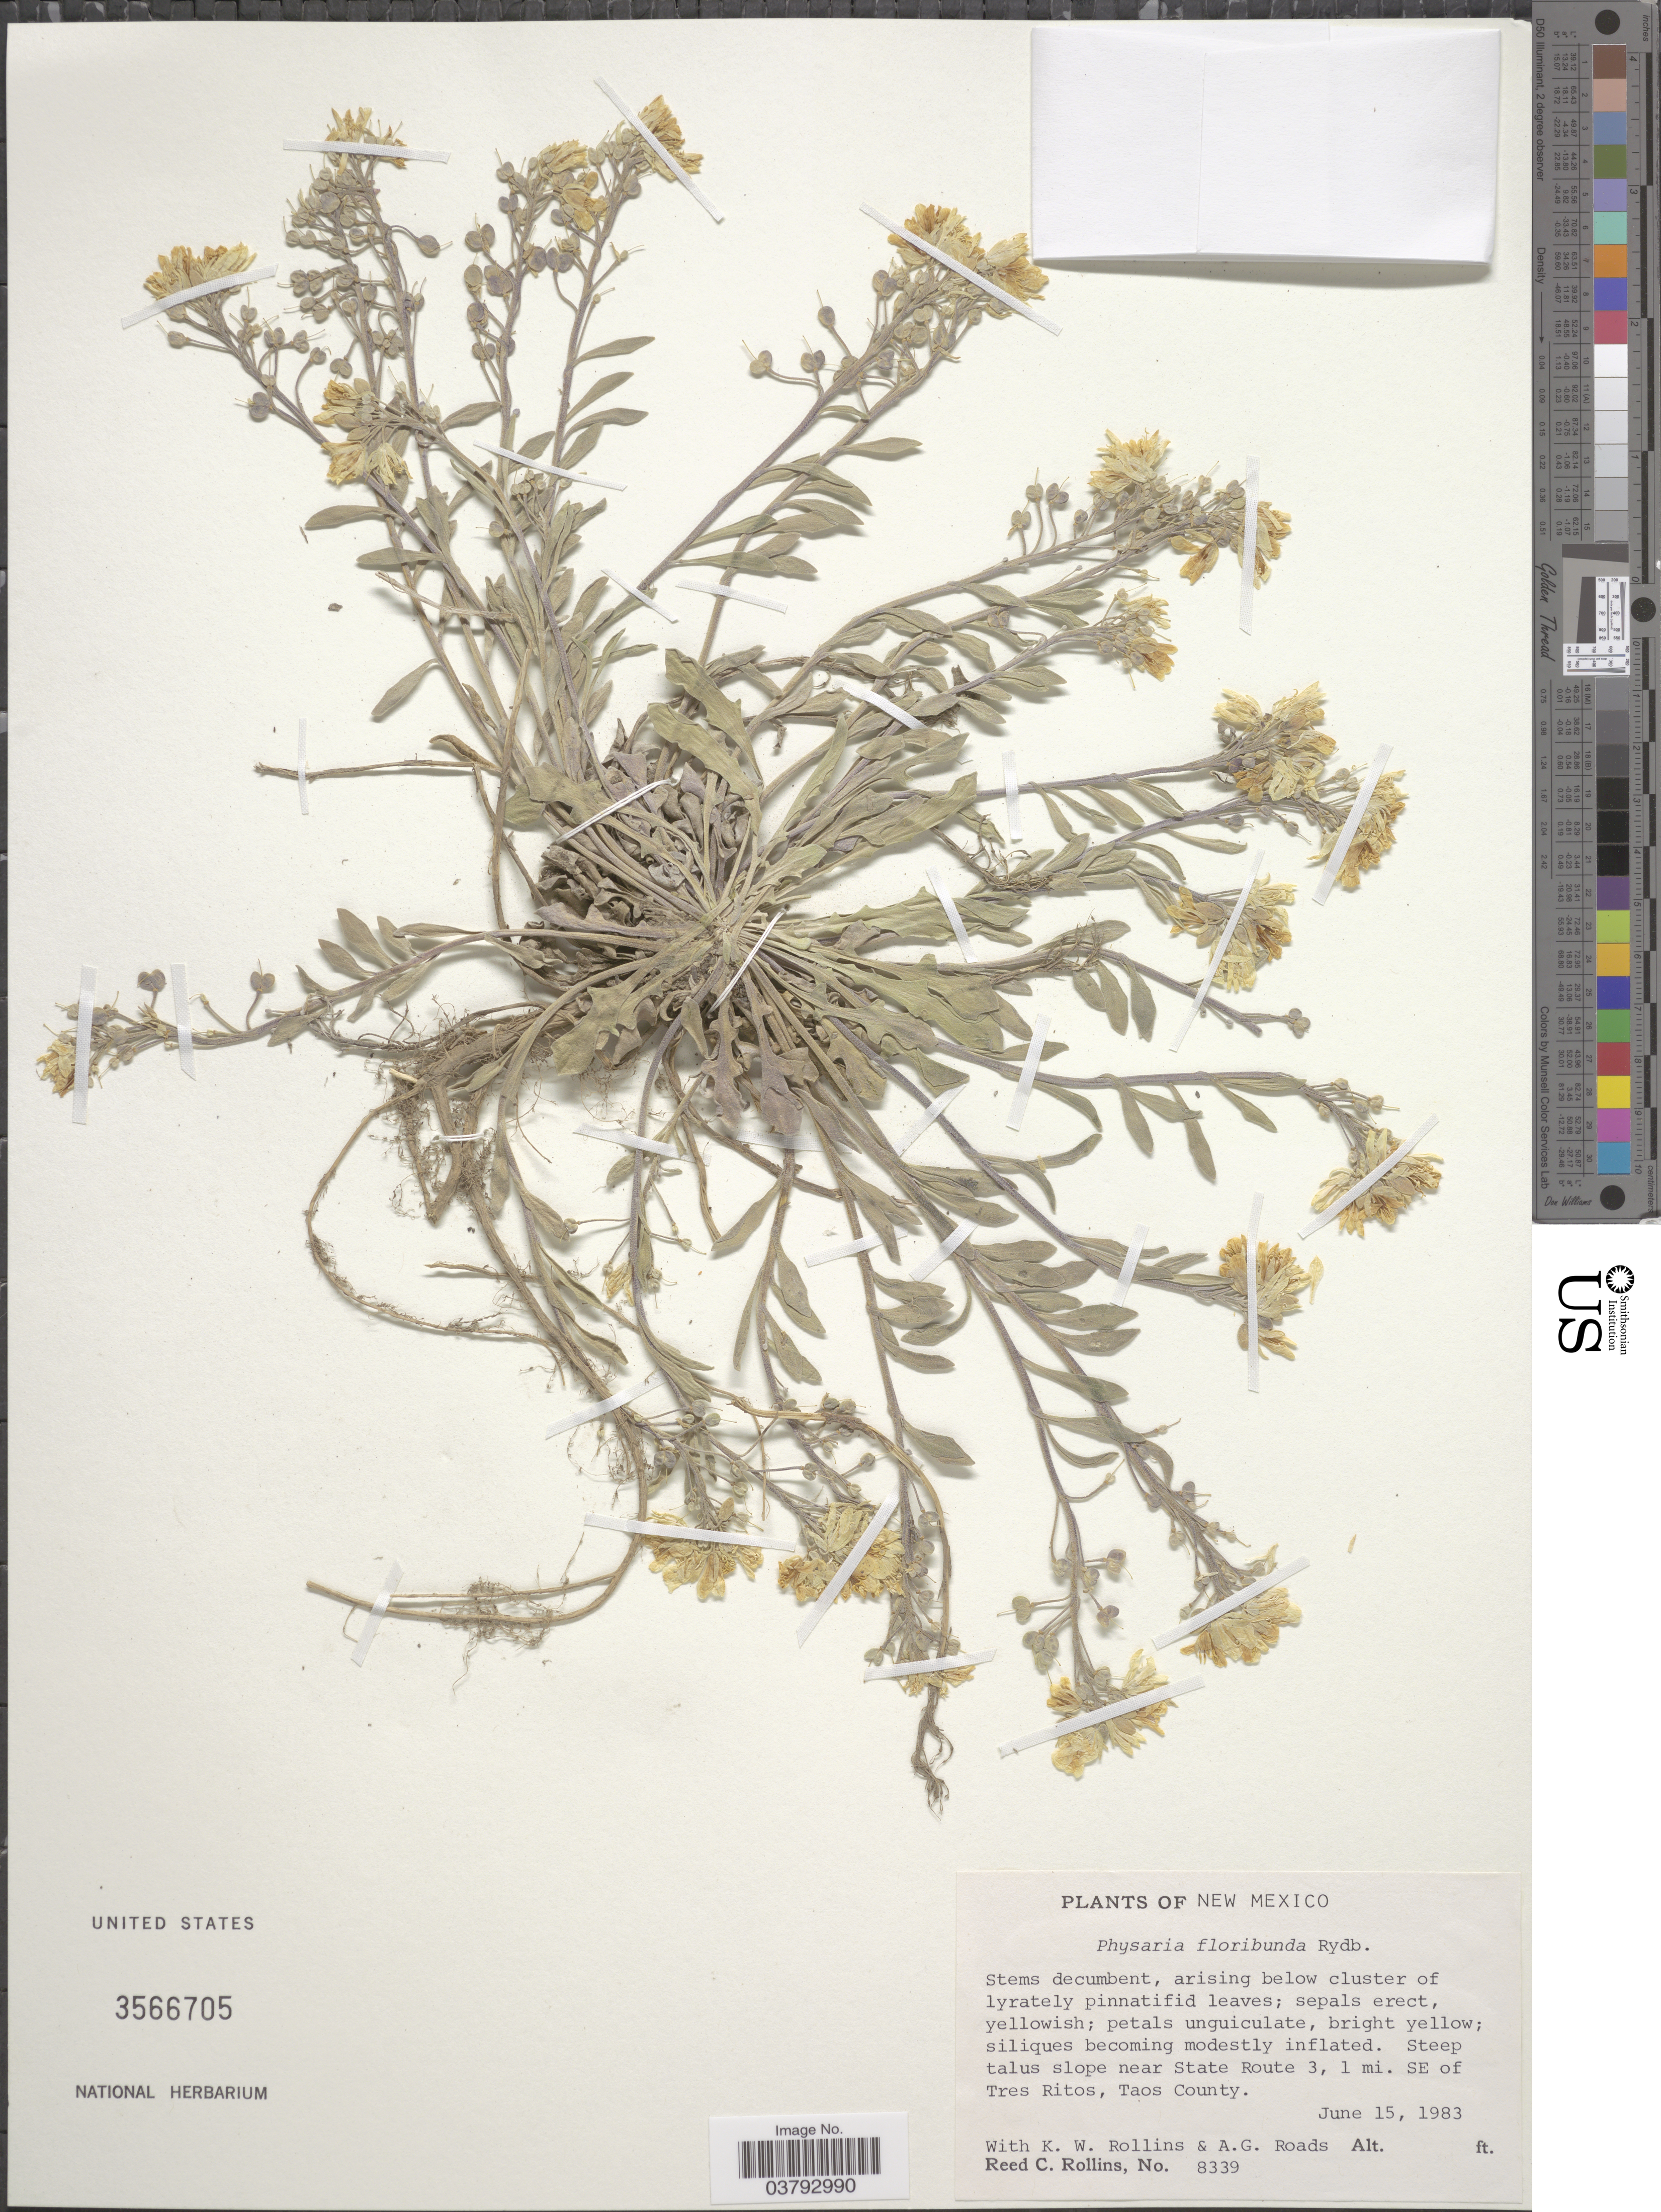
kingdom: Plantae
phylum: Tracheophyta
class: Magnoliopsida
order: Brassicales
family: Brassicaceae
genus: Physaria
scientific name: Physaria floribunda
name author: Rydb.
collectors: R. C. Rollins, K. W. Rollins & A. Roads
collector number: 8339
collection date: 1983-06-15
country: United States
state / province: New Mexico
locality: Steep talus slope near State Route 3, 1 mi. SE of Tres Ritos, Taos County.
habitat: steep talus slope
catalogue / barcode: US 3566705